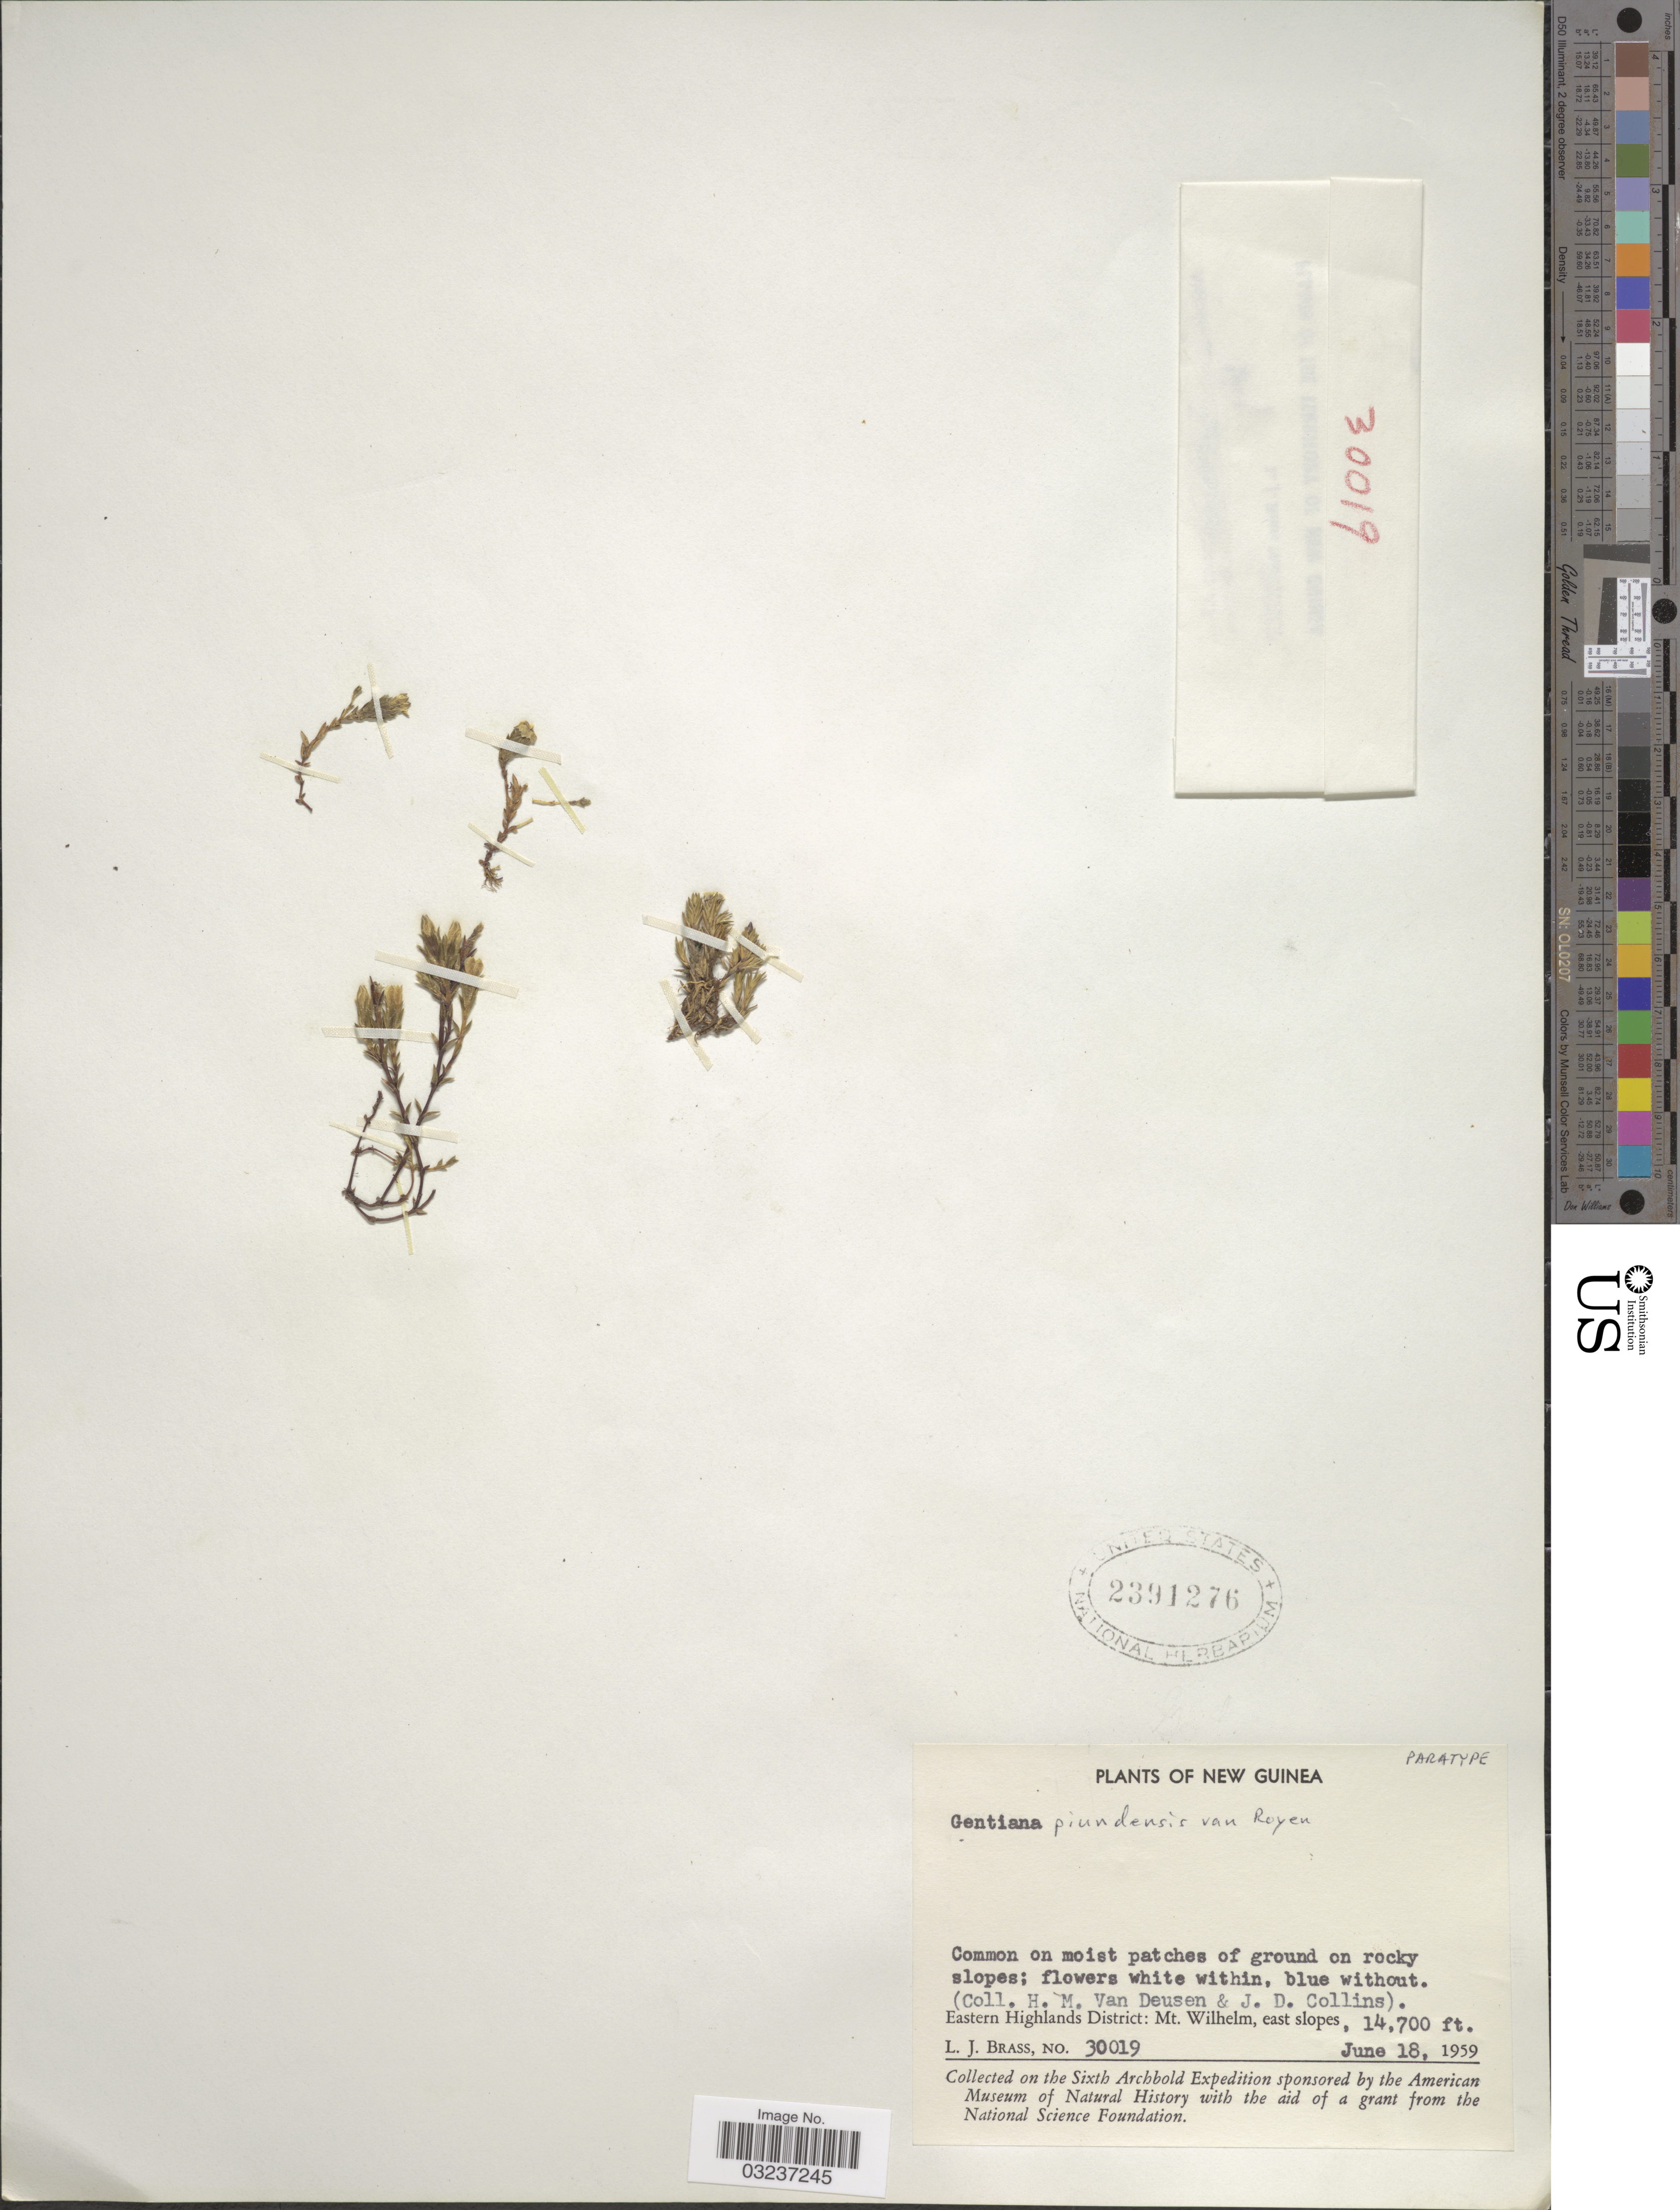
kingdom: Plantae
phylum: Tracheophyta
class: Magnoliopsida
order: Gentianales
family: Gentianaceae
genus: Gentiana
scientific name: Gentiana piundensis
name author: P. Royen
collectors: H. Van Deusen, J. Collins & L. J. Brass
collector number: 30019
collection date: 1959-06-18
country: Papua New Guinea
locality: New Guinea. Eastern Highlands District: Mt. Wilhelm, east slopes.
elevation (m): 4481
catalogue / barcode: US 2391276